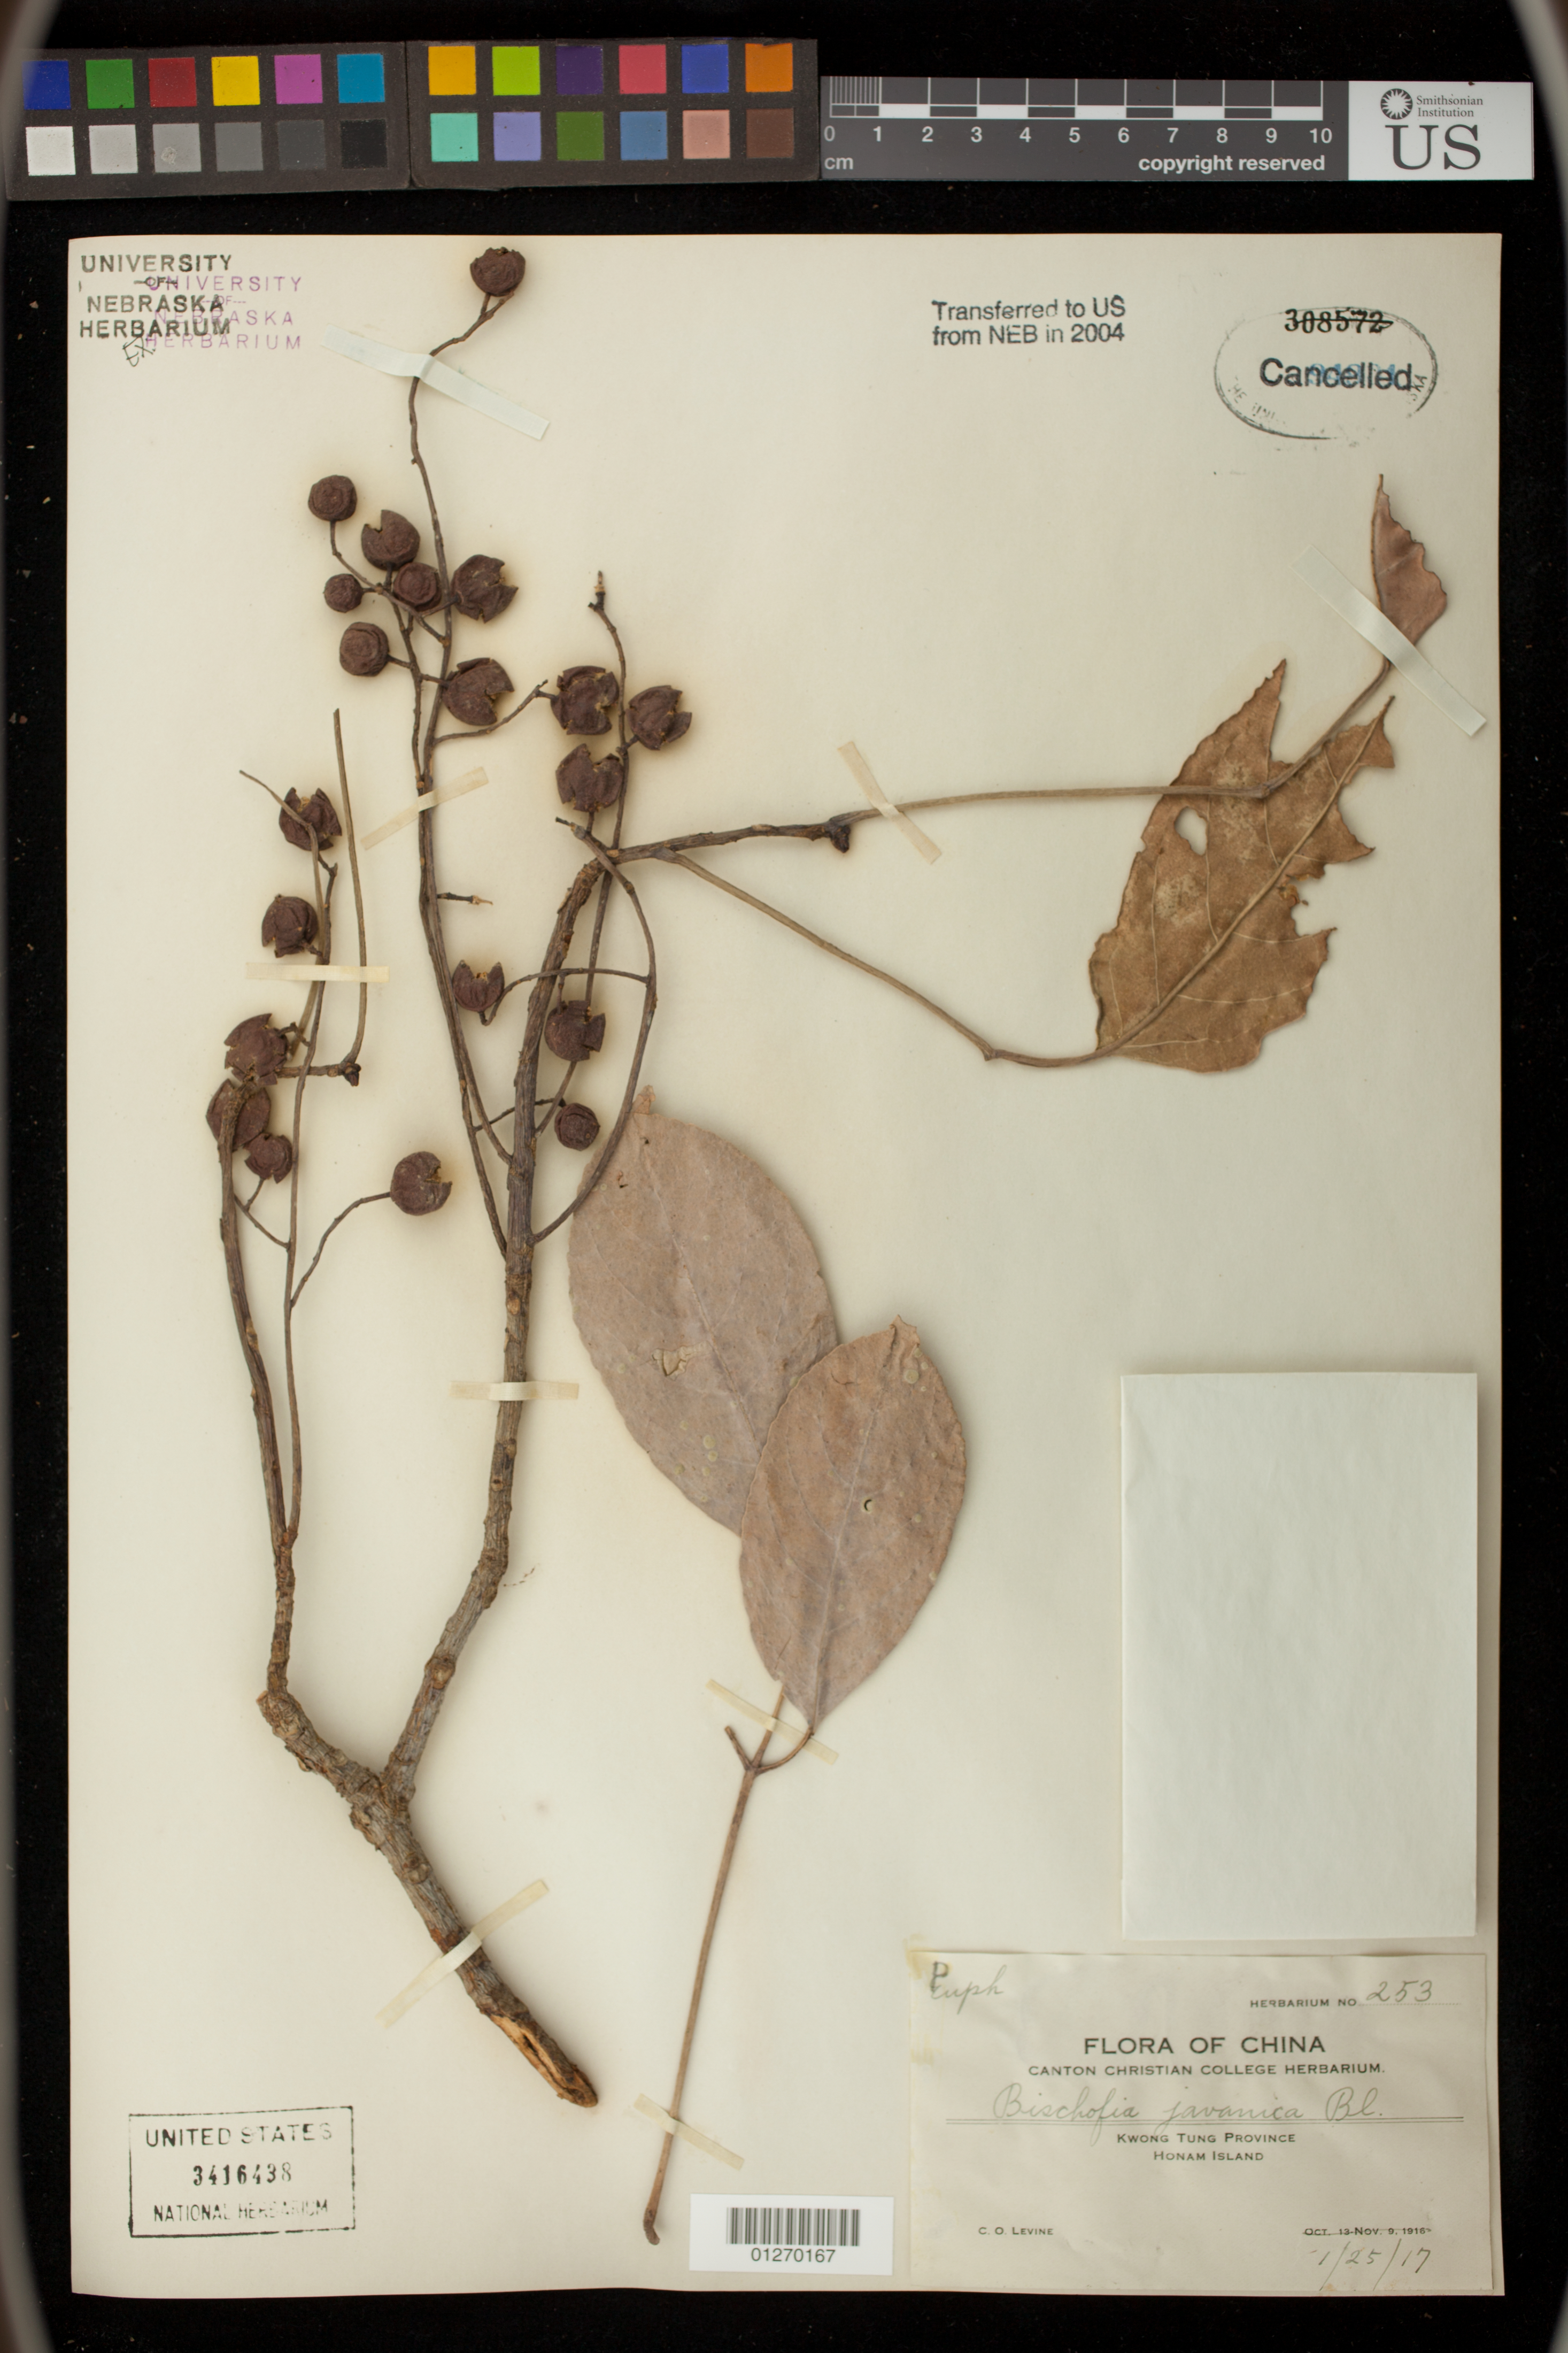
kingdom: Plantae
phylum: Tracheophyta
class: Magnoliopsida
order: Malpighiales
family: Phyllanthaceae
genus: Bischofia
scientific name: Bischofia javanica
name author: Blume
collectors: C. O. Levine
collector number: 253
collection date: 1917-01-25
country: China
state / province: Guangdong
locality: Kwong Tung [Kwangtung] [Guangdong] Province, Honam Island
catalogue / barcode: US 3416438